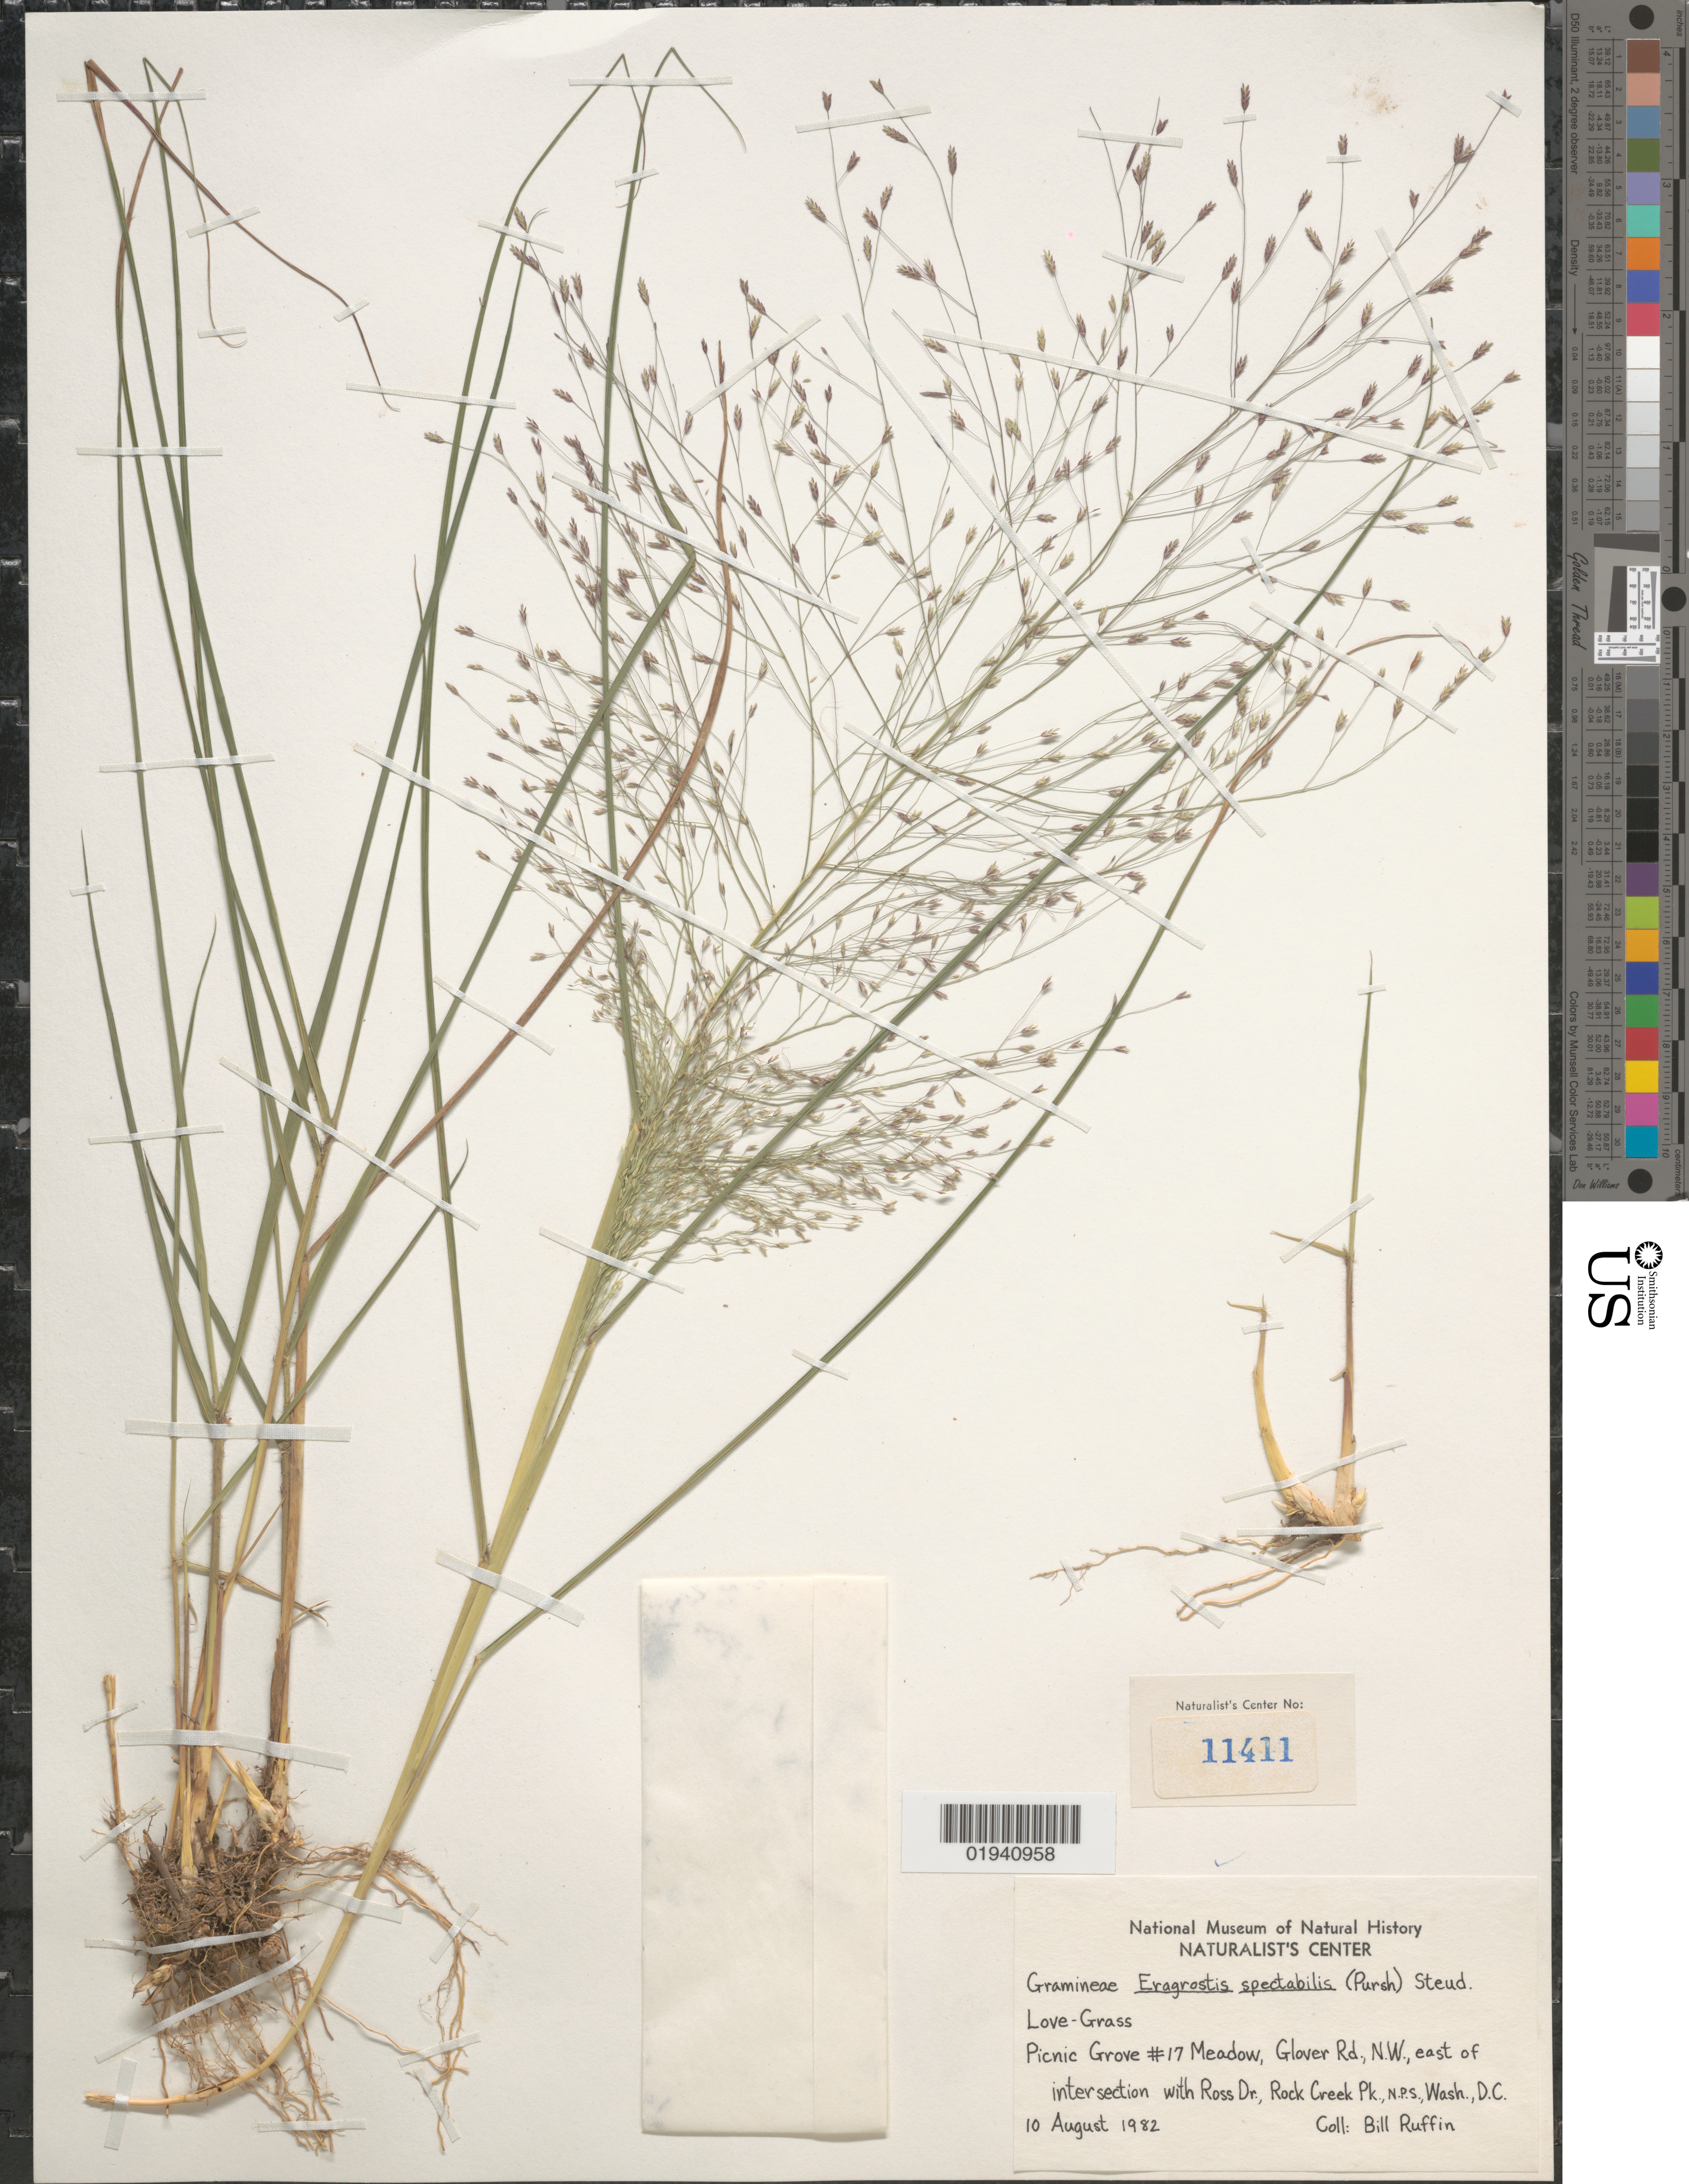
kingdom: Plantae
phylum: Tracheophyta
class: Liliopsida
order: Poales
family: Poaceae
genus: Eragrostis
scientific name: Eragrostis spectabilis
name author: (Pursh) Steud.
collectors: B. Ruffin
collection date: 1982-08-10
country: United States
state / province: District of Columbia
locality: Picnic Grove #17 Meadow, Glover Rd., N.W., east of intersection with Ross Dr., Rock Creek Park, N.P.S.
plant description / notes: Naturalist's Center #11411; Specimens returned from Naturalist Center